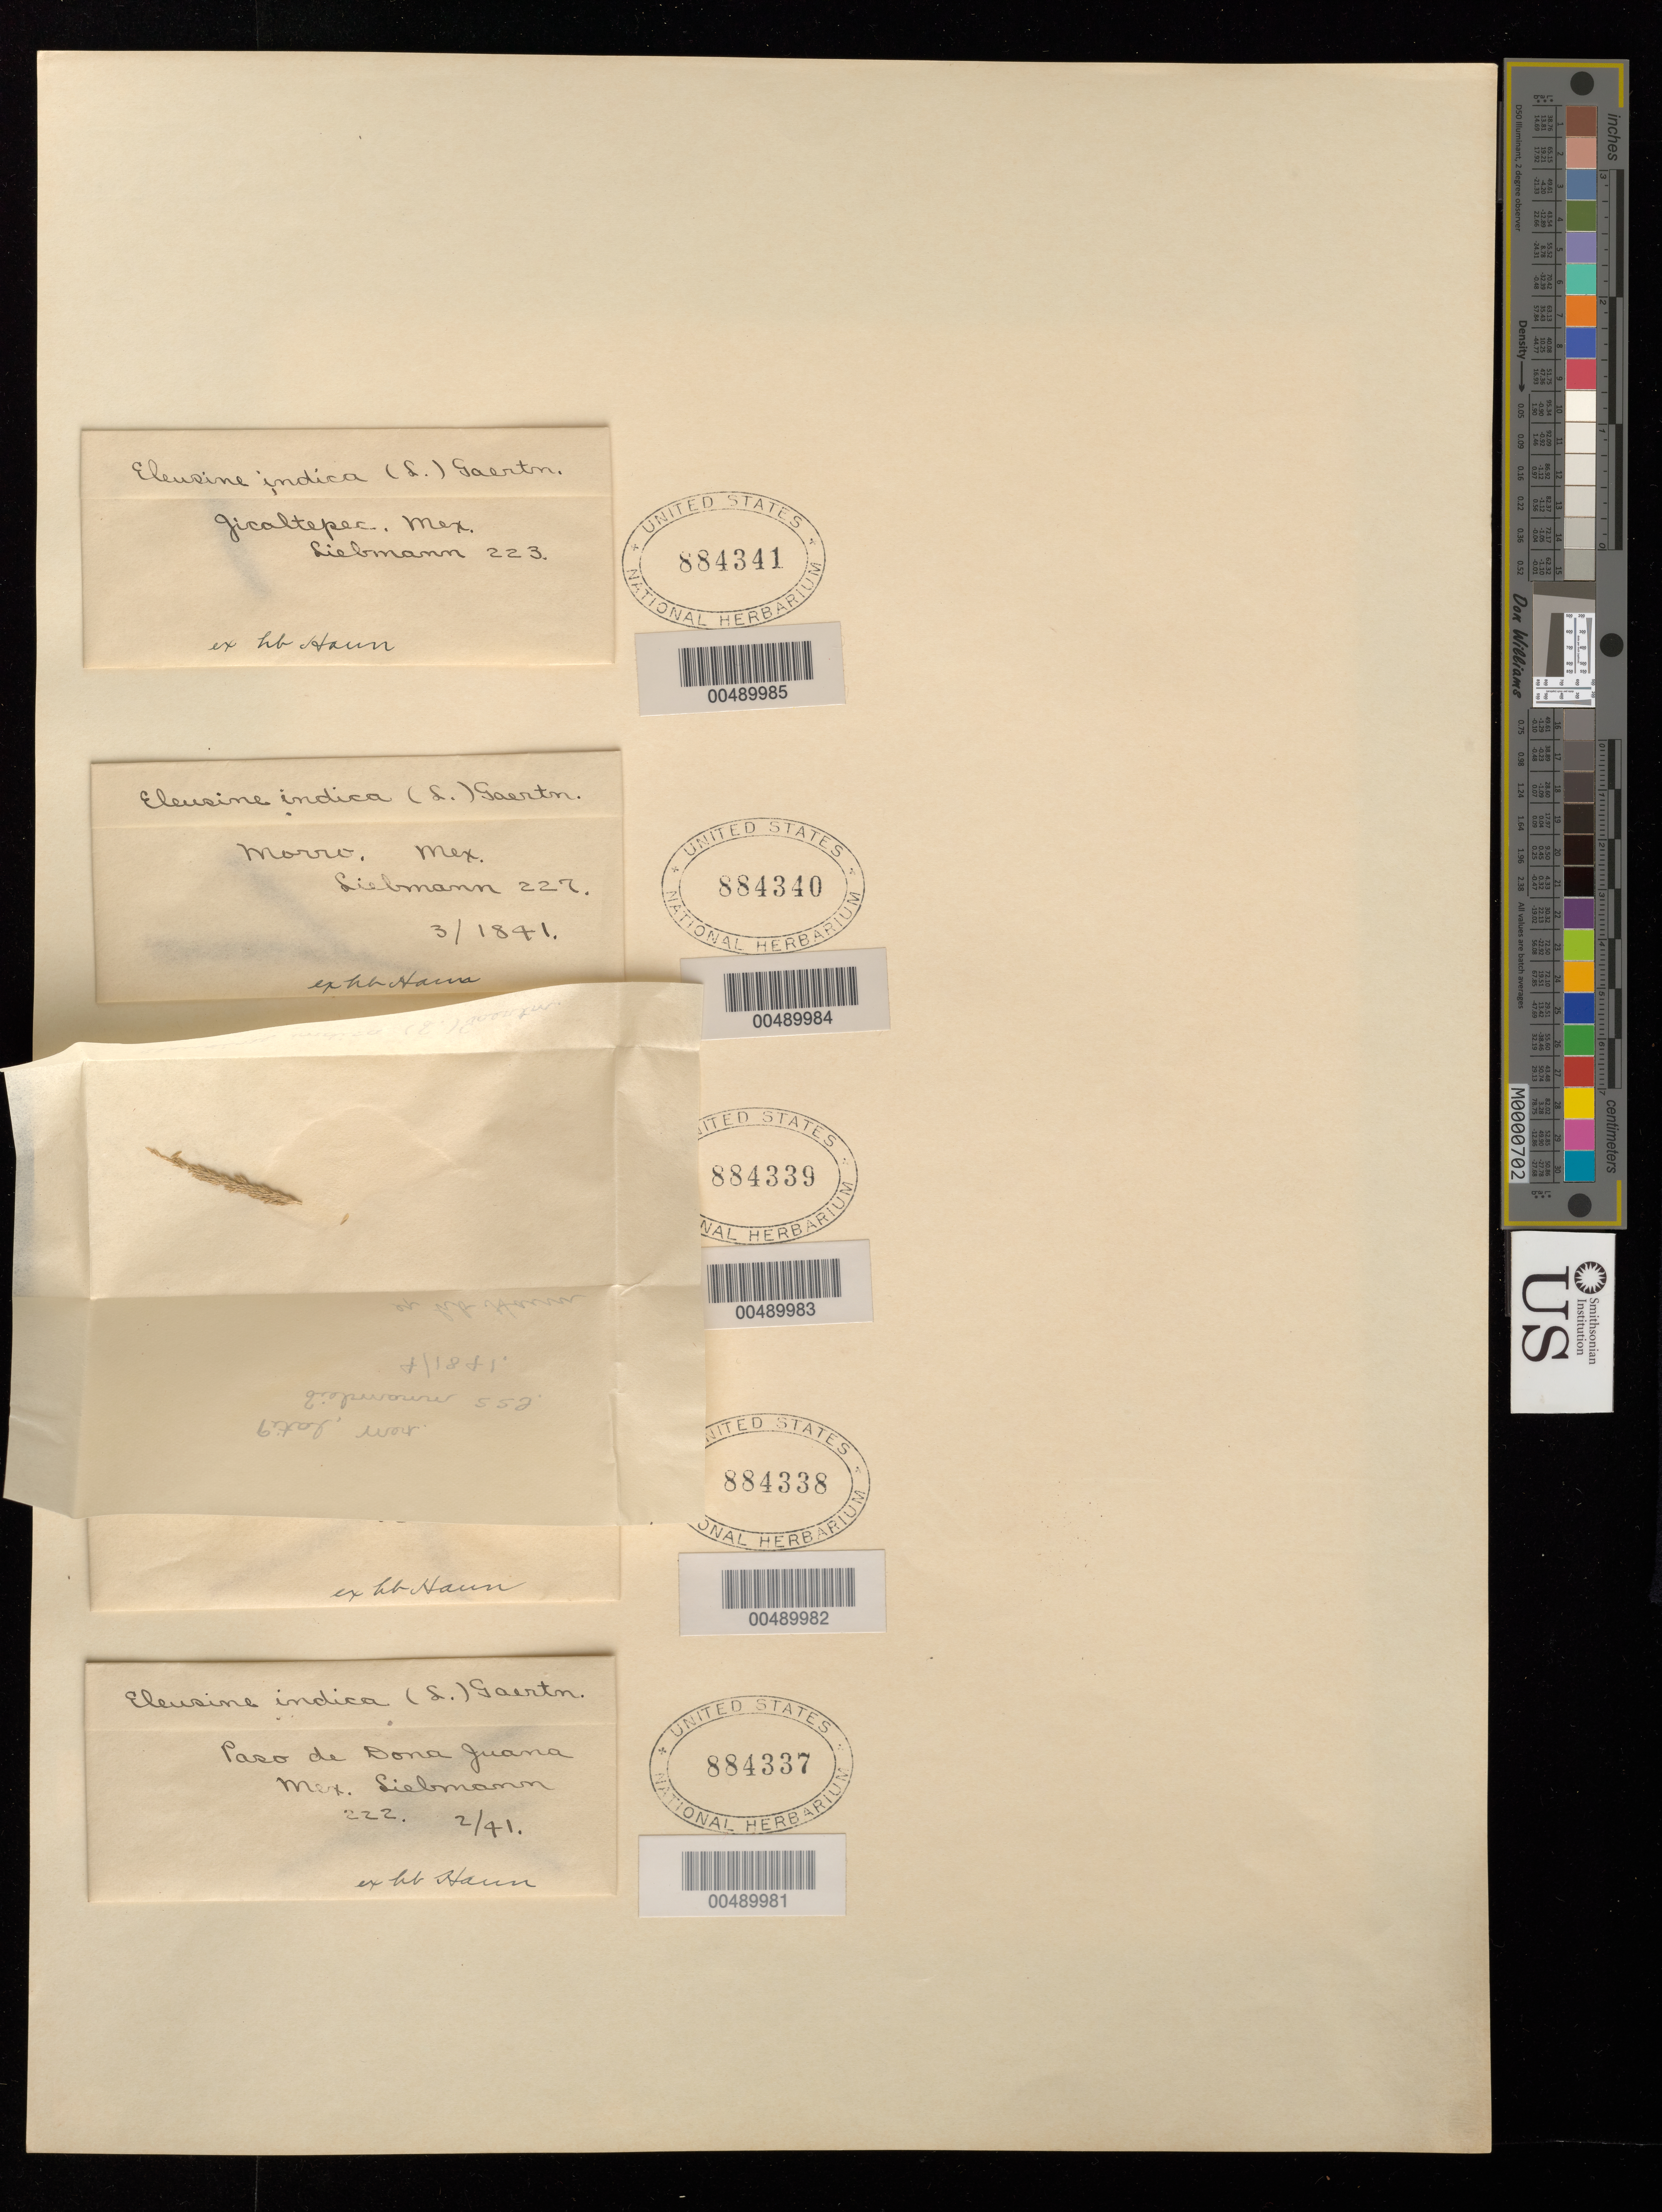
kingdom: Plantae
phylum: Tracheophyta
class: Liliopsida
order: Poales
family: Poaceae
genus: Eleusine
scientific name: Eleusine indica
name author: (L.) Gaertn.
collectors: F. M. Liebmann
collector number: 229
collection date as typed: Apr 1841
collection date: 1841-04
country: Mexico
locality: Pital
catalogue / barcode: US 884339